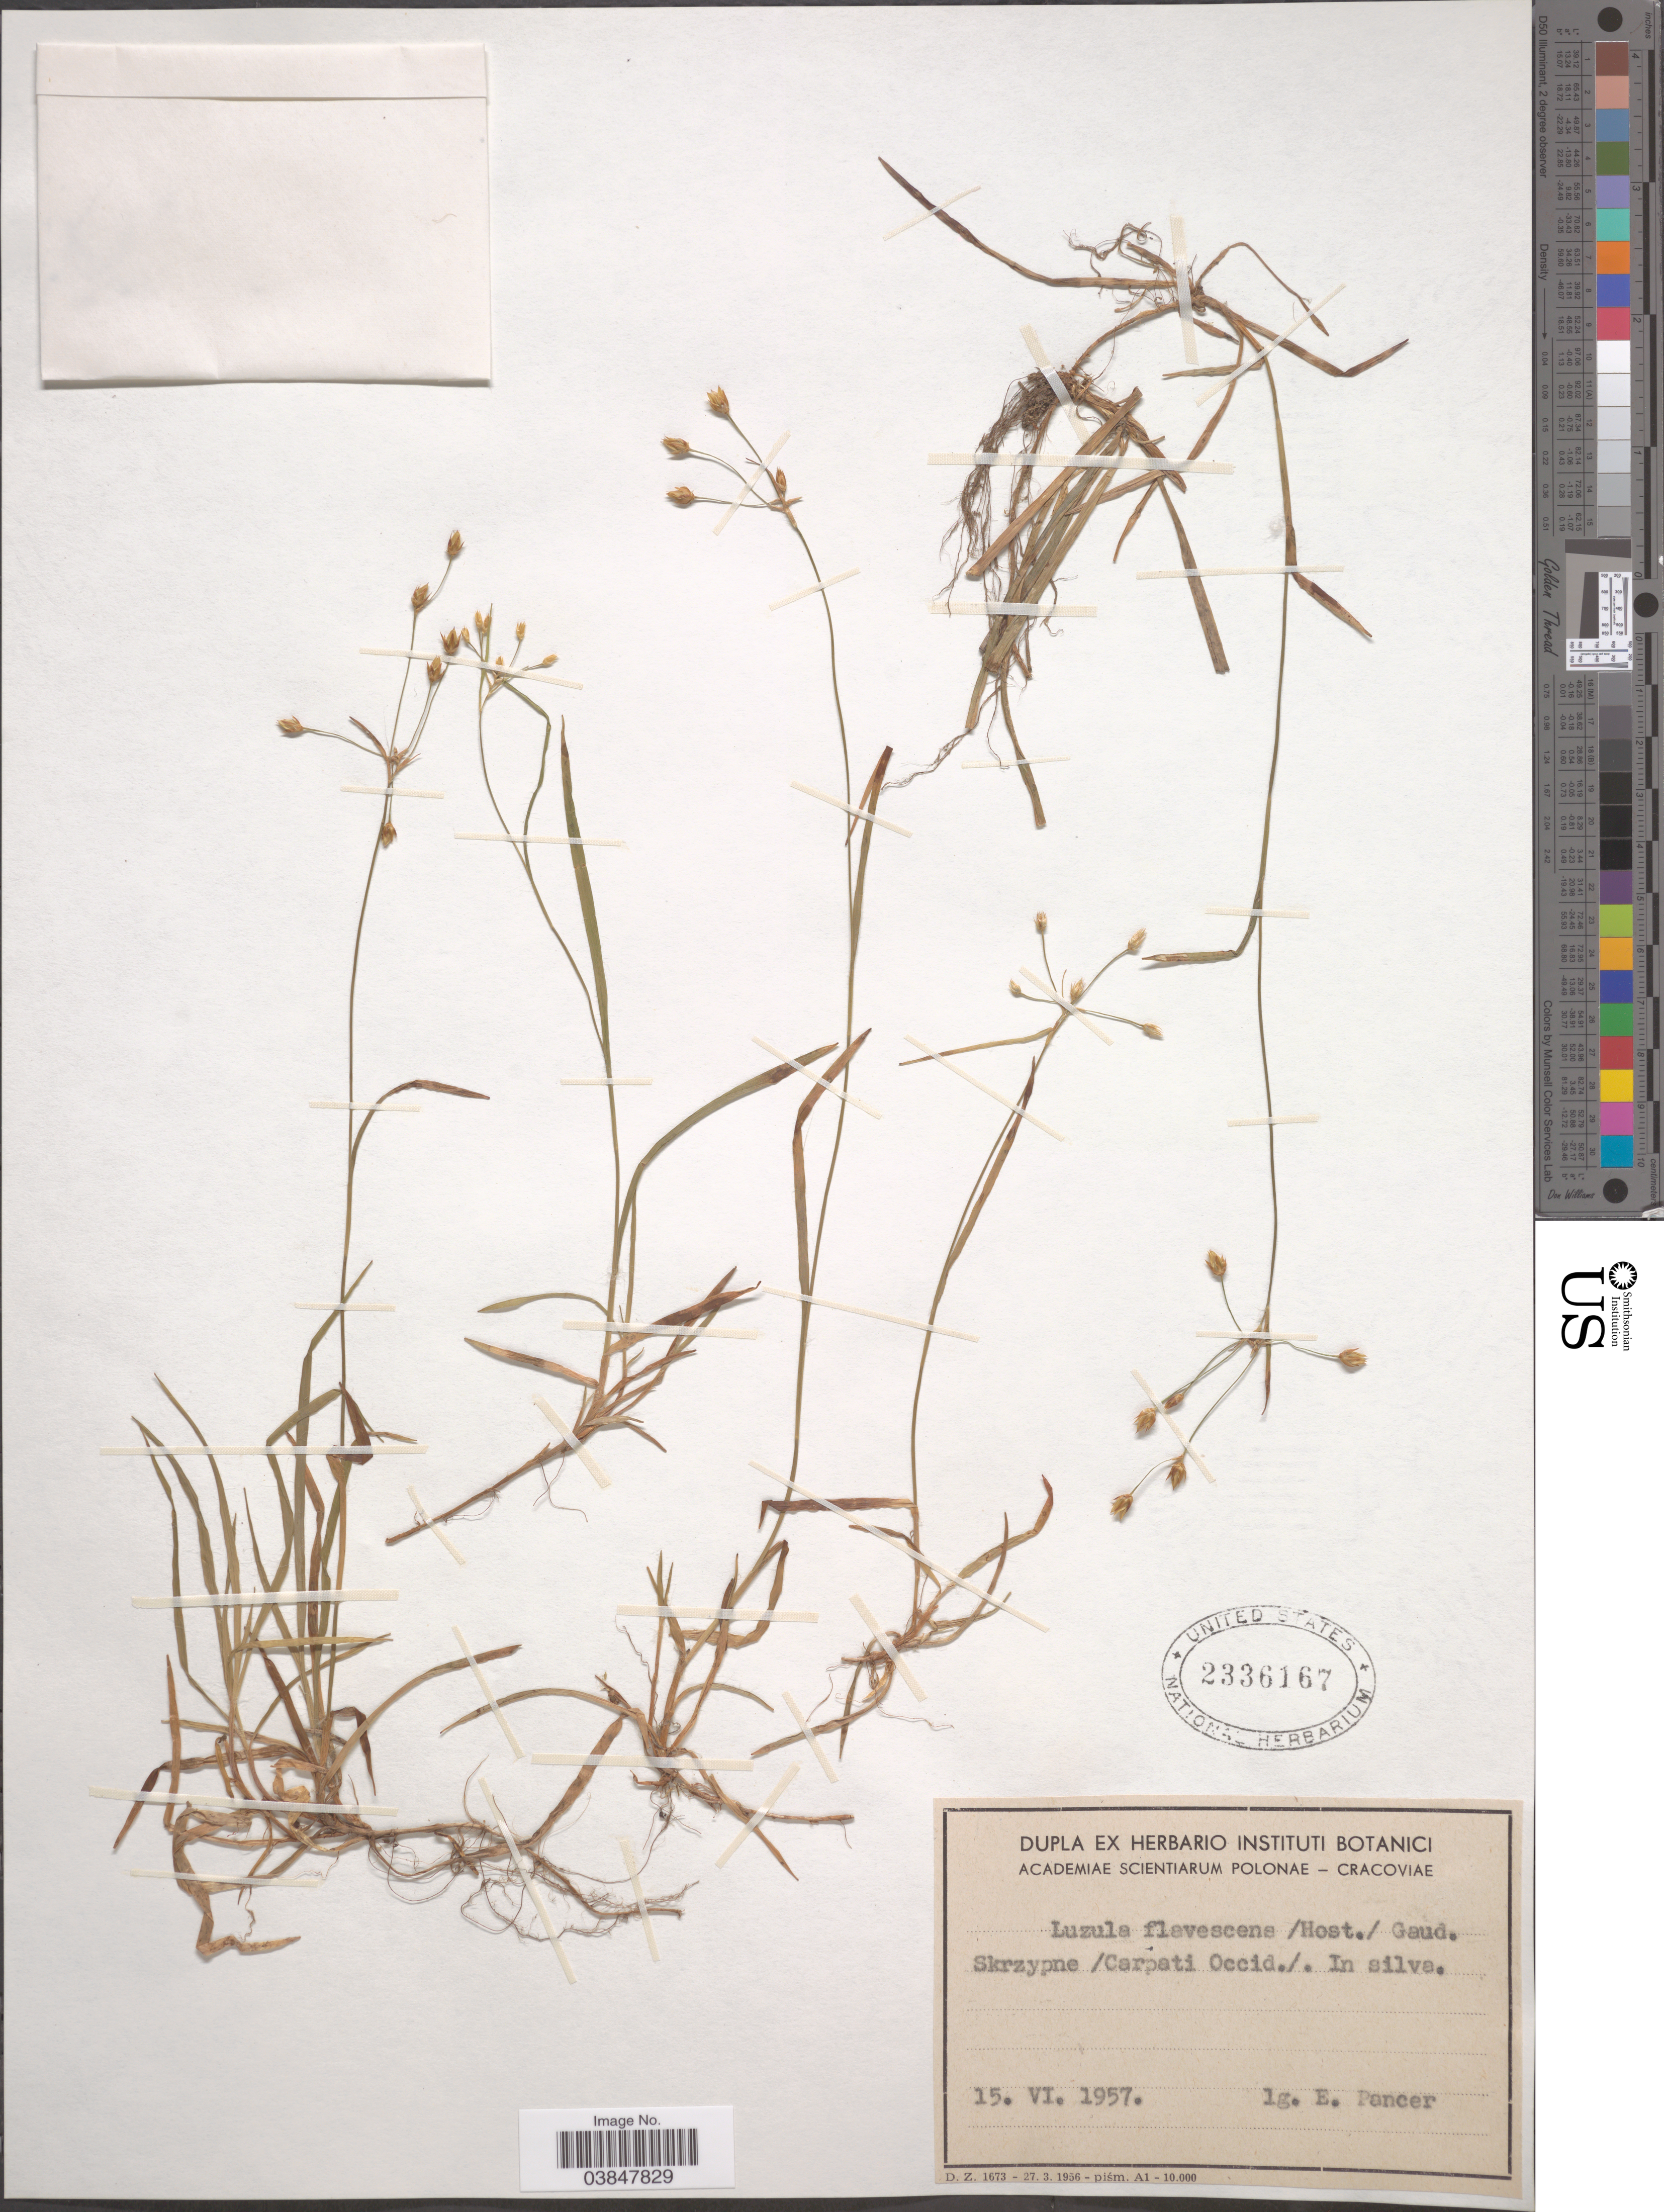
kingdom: Plantae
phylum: Tracheophyta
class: Liliopsida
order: Poales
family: Juncaceae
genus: Luzula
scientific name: Luzula flavescens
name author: Gaudich.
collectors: E. Pancer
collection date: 1957-06-15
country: Poland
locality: Skrzypne/Carpati Occid./ . In silva.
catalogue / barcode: US 2336167